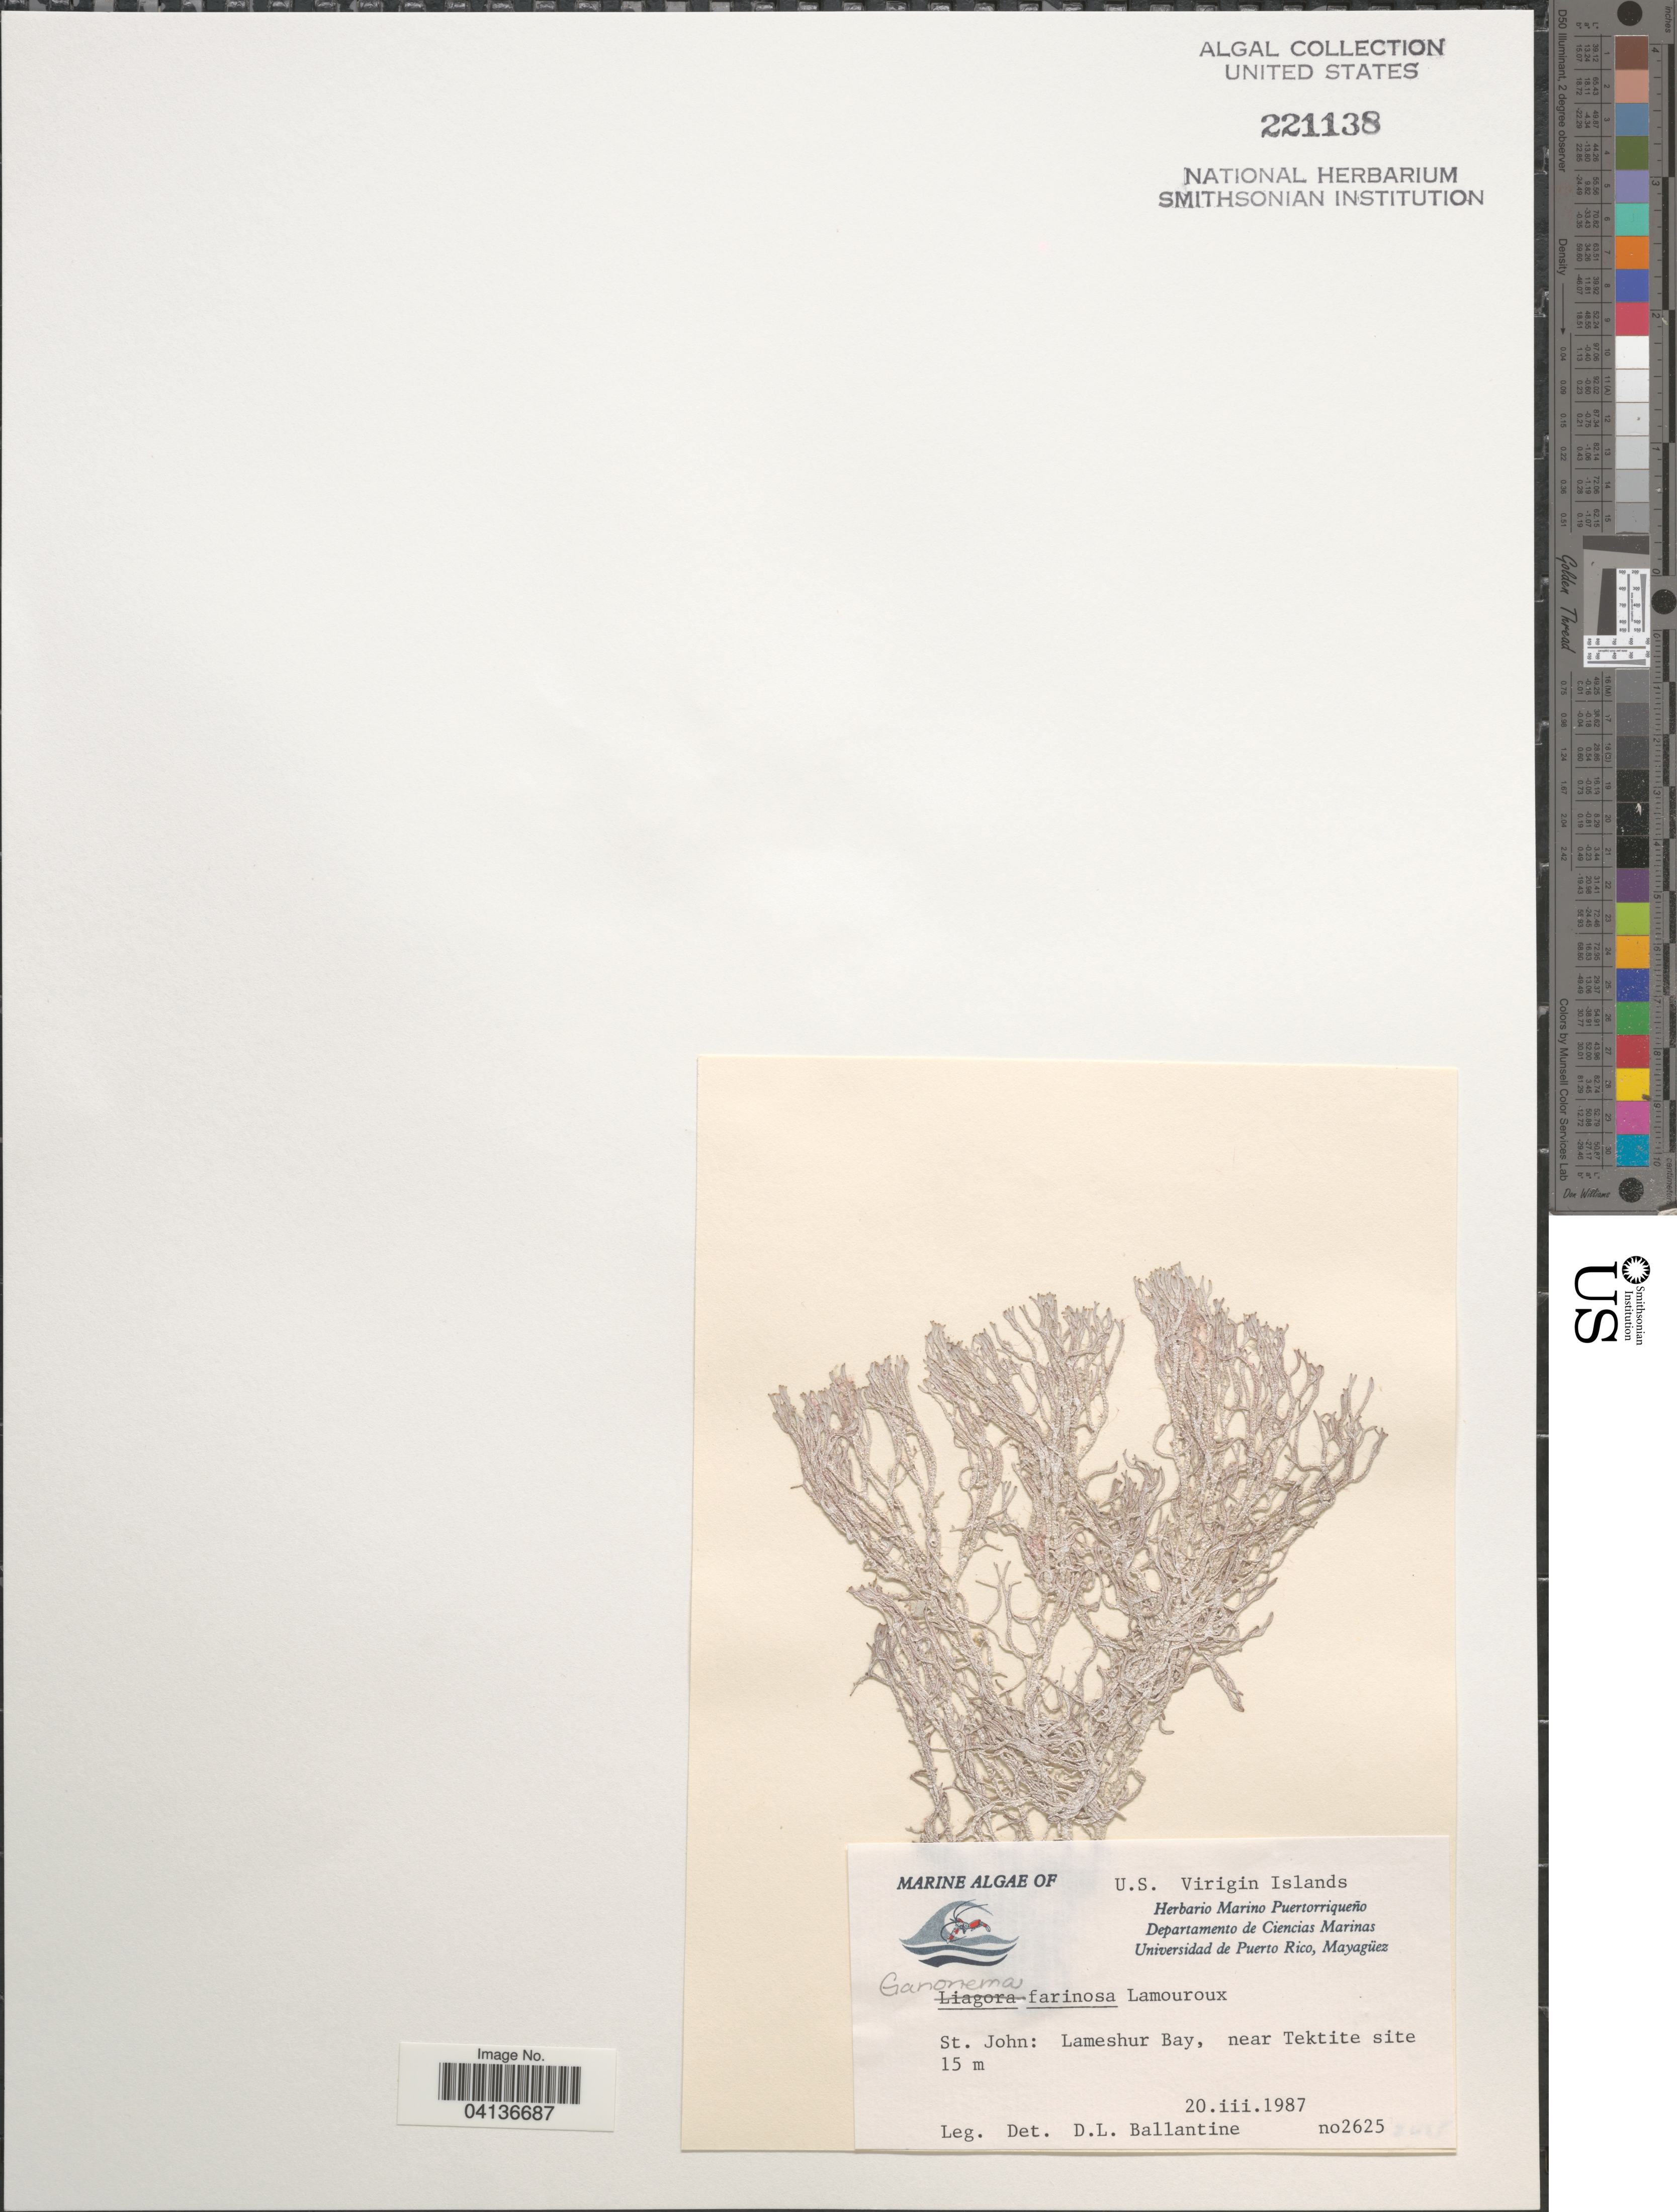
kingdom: Plantae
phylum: Rhodophyta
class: Florideophyceae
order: Nemaliales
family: Liagoraceae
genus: Ganonema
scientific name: Ganonema farinosum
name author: (J.V.Lamouroux) K.C. Fan & Yung C. Wang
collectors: D.L. Ballantine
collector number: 2625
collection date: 1987-03-20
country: U.S. Virgin Islands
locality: St. John: Lameshur Bay, near Tektite site.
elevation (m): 15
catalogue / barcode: US 221138